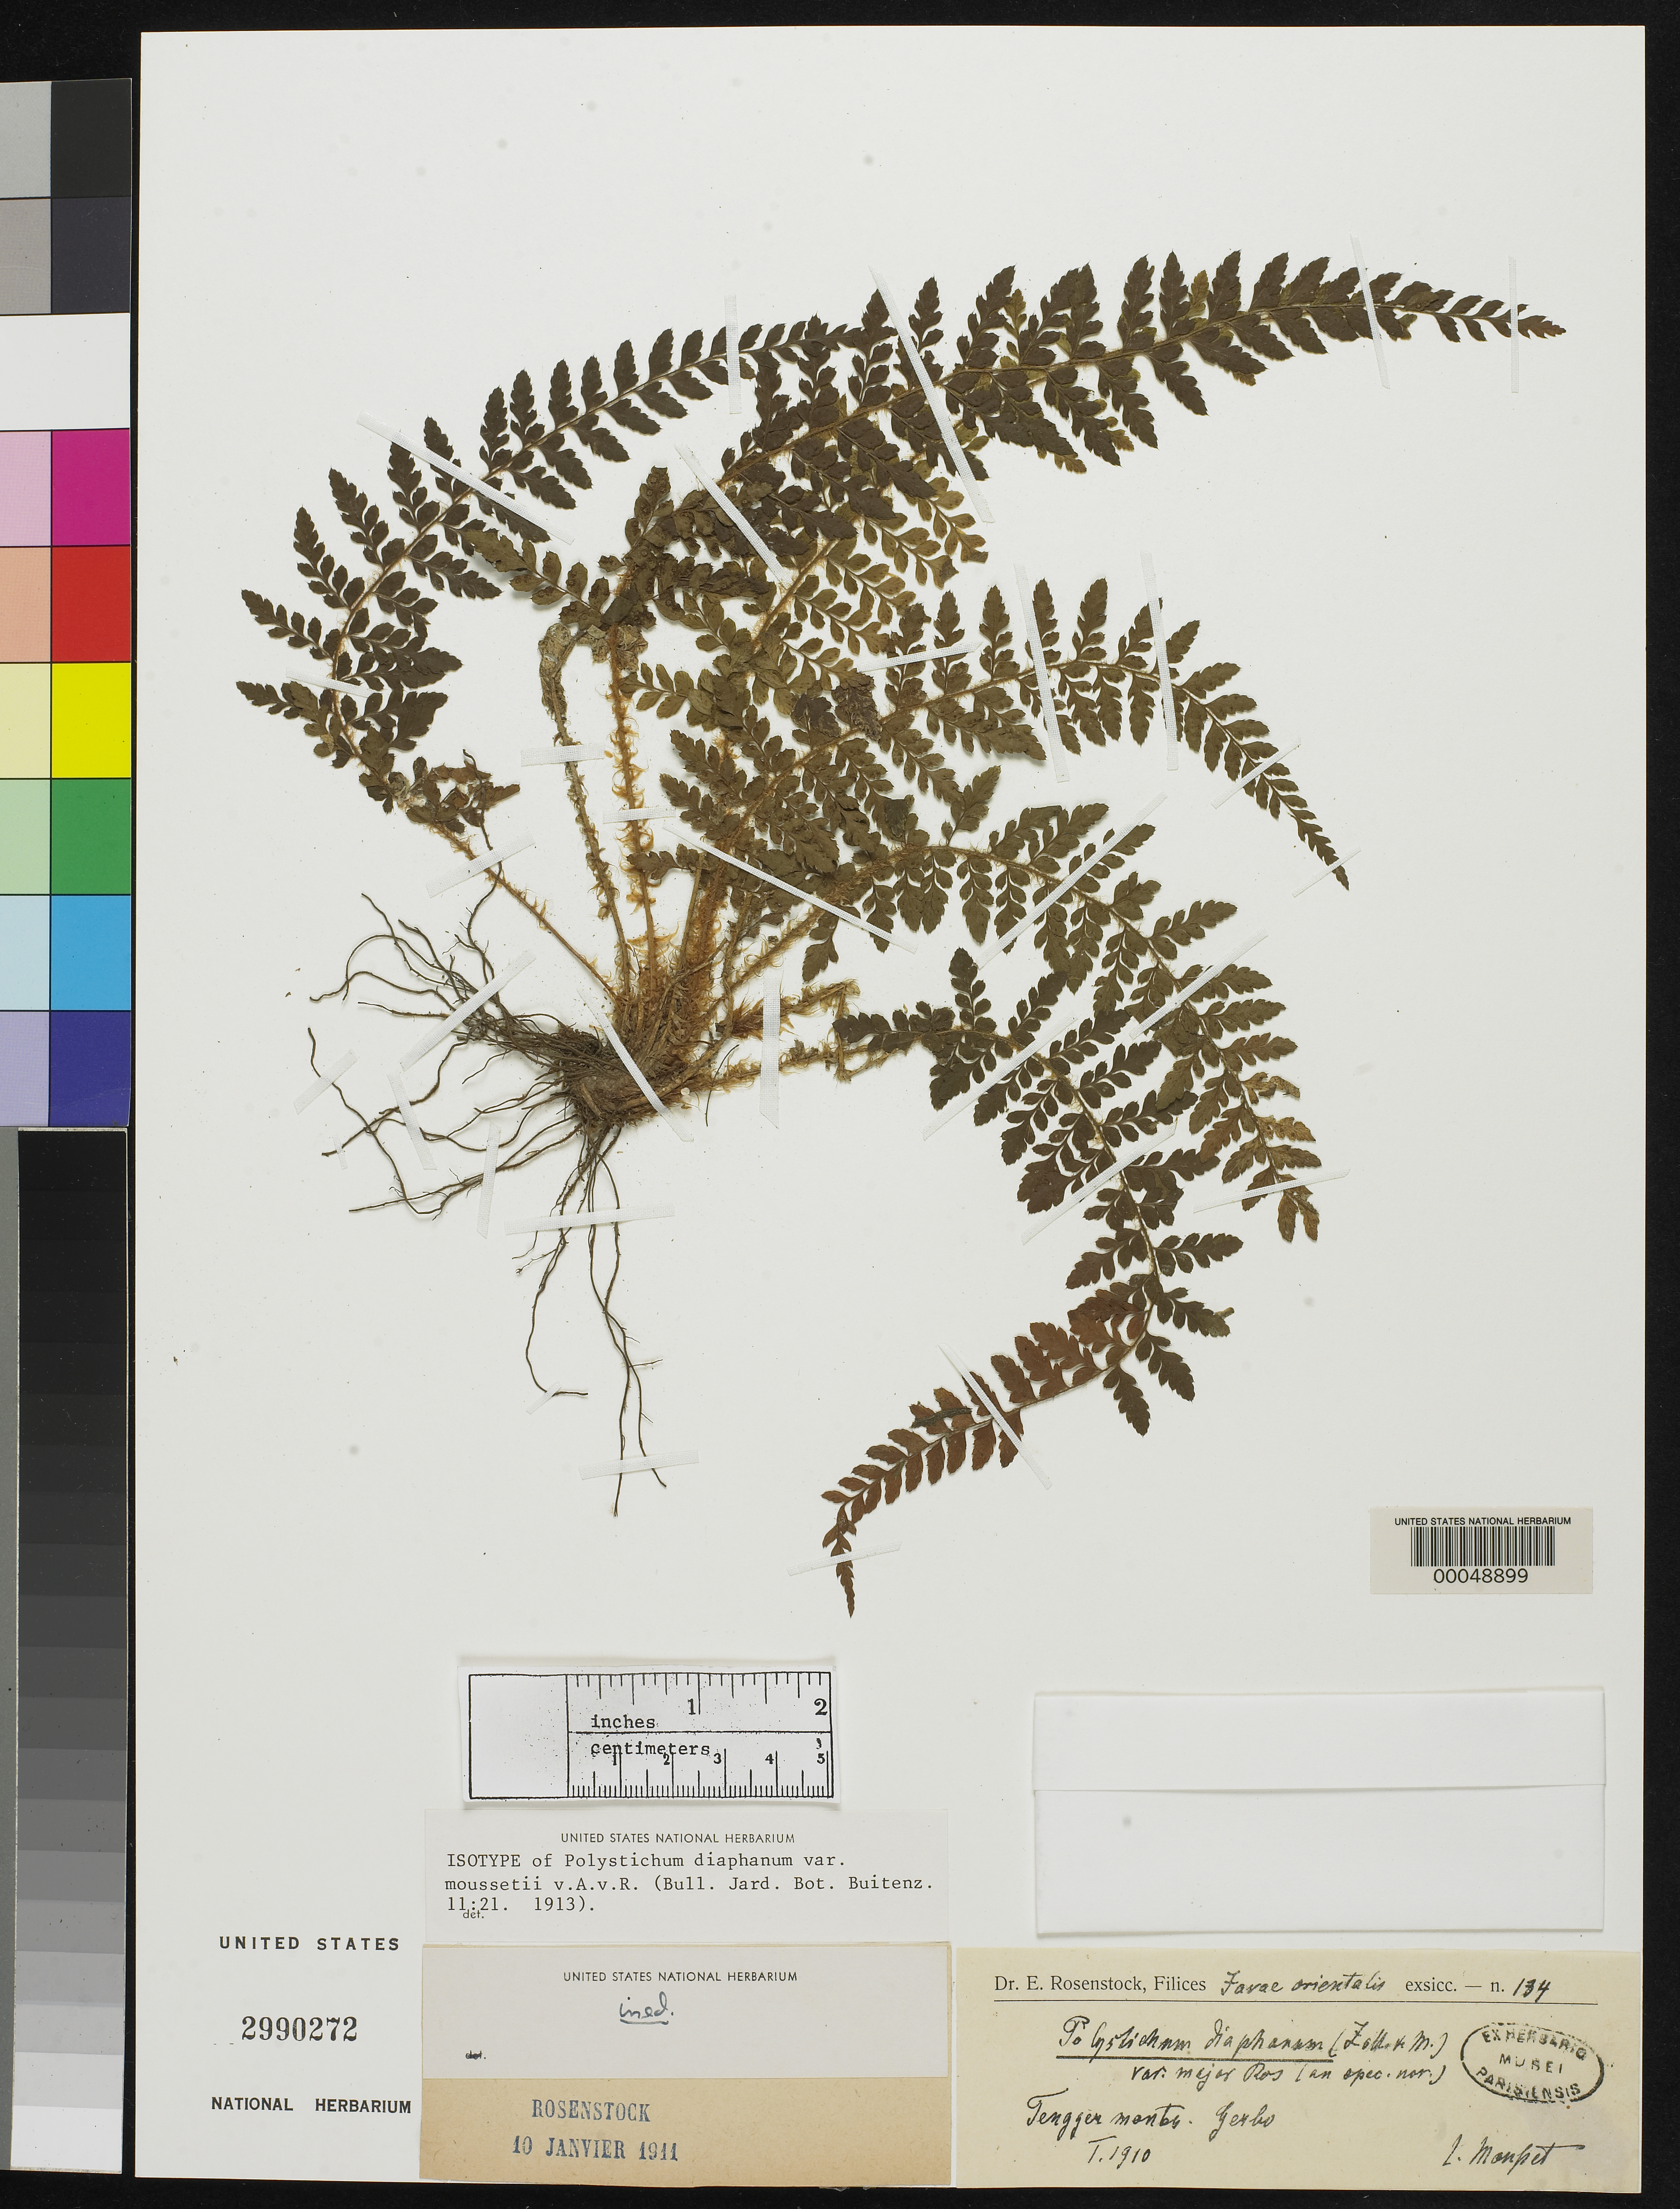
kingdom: Plantae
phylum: Tracheophyta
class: Polypodiopsida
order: Polypodiales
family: Dryopteridaceae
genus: Polystichum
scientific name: Polystichum diaphanum var. moussetii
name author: Alderw.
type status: Isotype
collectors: J. Mousset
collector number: Ros. Fil. Jav. Or. 134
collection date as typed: Jan 1910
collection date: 1910-01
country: Indonesia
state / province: Java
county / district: Jawa Timur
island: Java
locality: Tengger Mountain, Gerbo.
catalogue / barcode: US 2990272